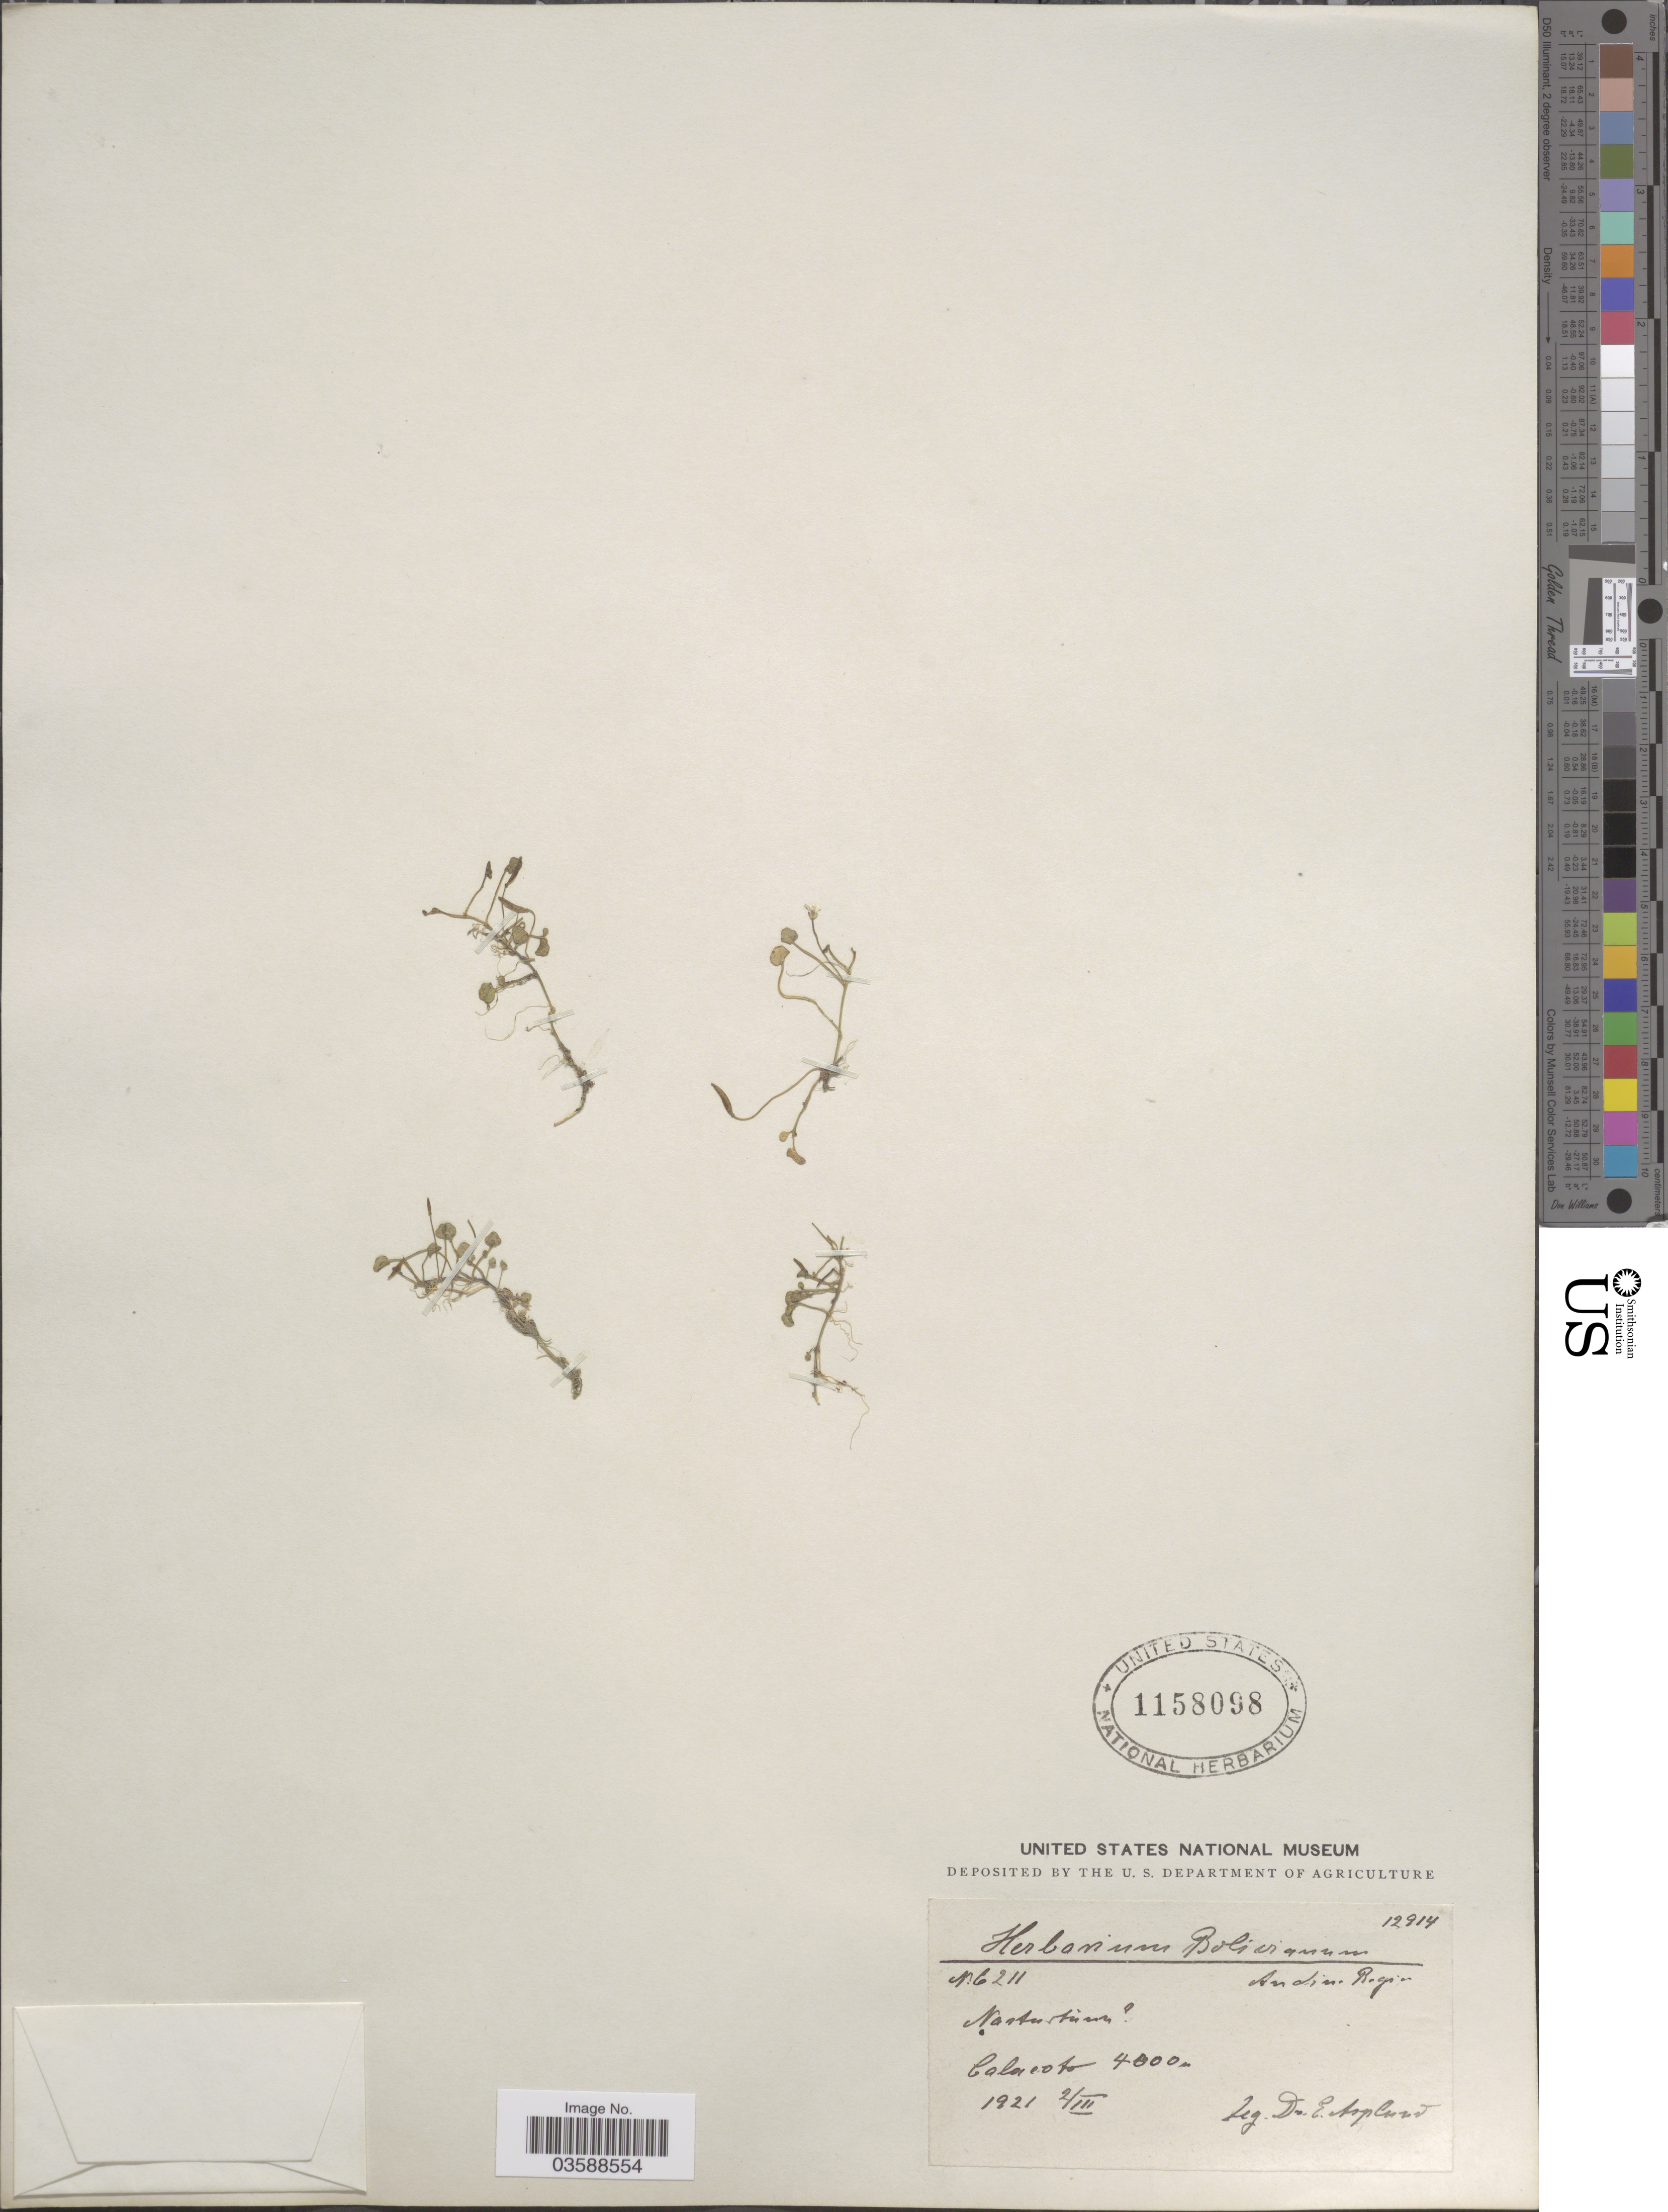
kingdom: Plantae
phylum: Tracheophyta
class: Magnoliopsida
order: Brassicales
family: Brassicaceae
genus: Nasturtium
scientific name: Nasturtium officinale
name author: R. Br.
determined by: Strong, M. T., (US), Smithsonian Institution - National Museum of Natural History (UNITED STATES)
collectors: E. Asplund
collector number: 6211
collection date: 1921-03-02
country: Bolivia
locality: Calacoto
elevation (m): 4000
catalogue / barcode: US 1158098